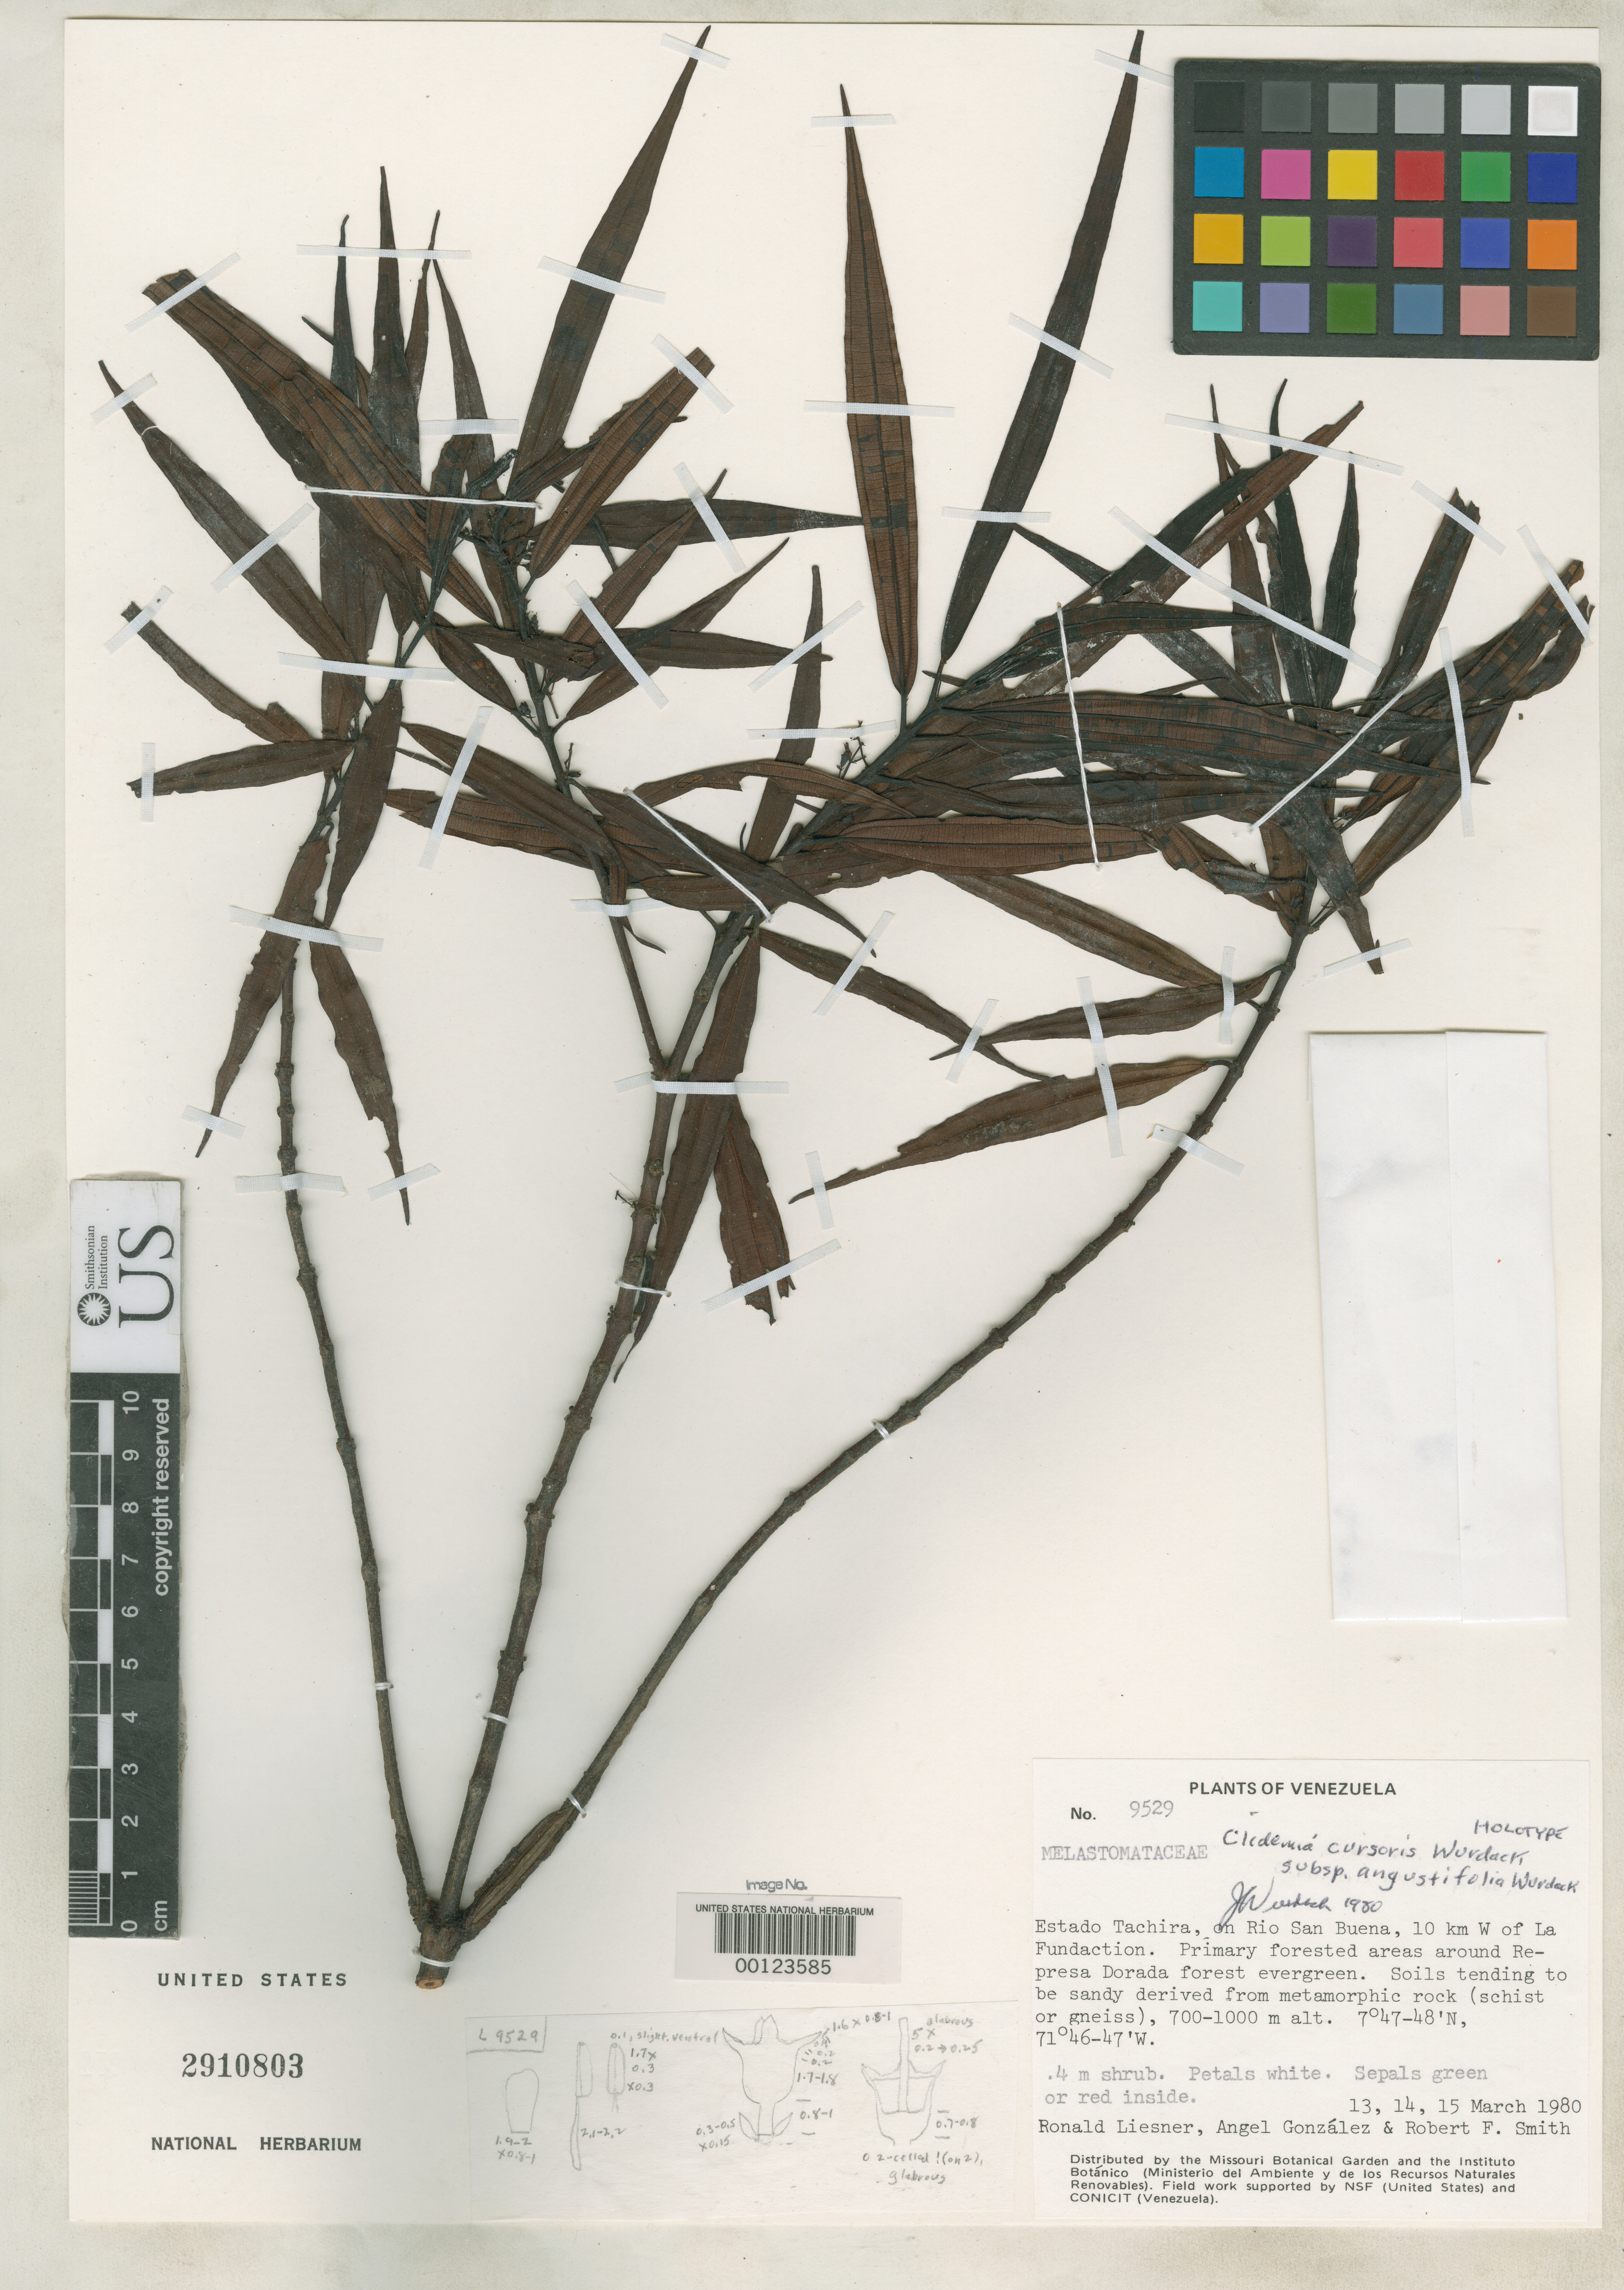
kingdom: Plantae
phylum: Tracheophyta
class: Magnoliopsida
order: Myrtales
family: Melastomataceae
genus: Clidemia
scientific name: Clidemia cursoris subsp. angustifolia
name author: Wurdack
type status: Holotype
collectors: R. L. Liesner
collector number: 9529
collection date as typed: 13 Mar 1980 to 15 Mar 1980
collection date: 1980-03-13/1980-03-15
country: Venezuela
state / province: Tachira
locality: Rio Sanbuena [San Buena?] 10 km W of La Fundacion.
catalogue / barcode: US 2910803